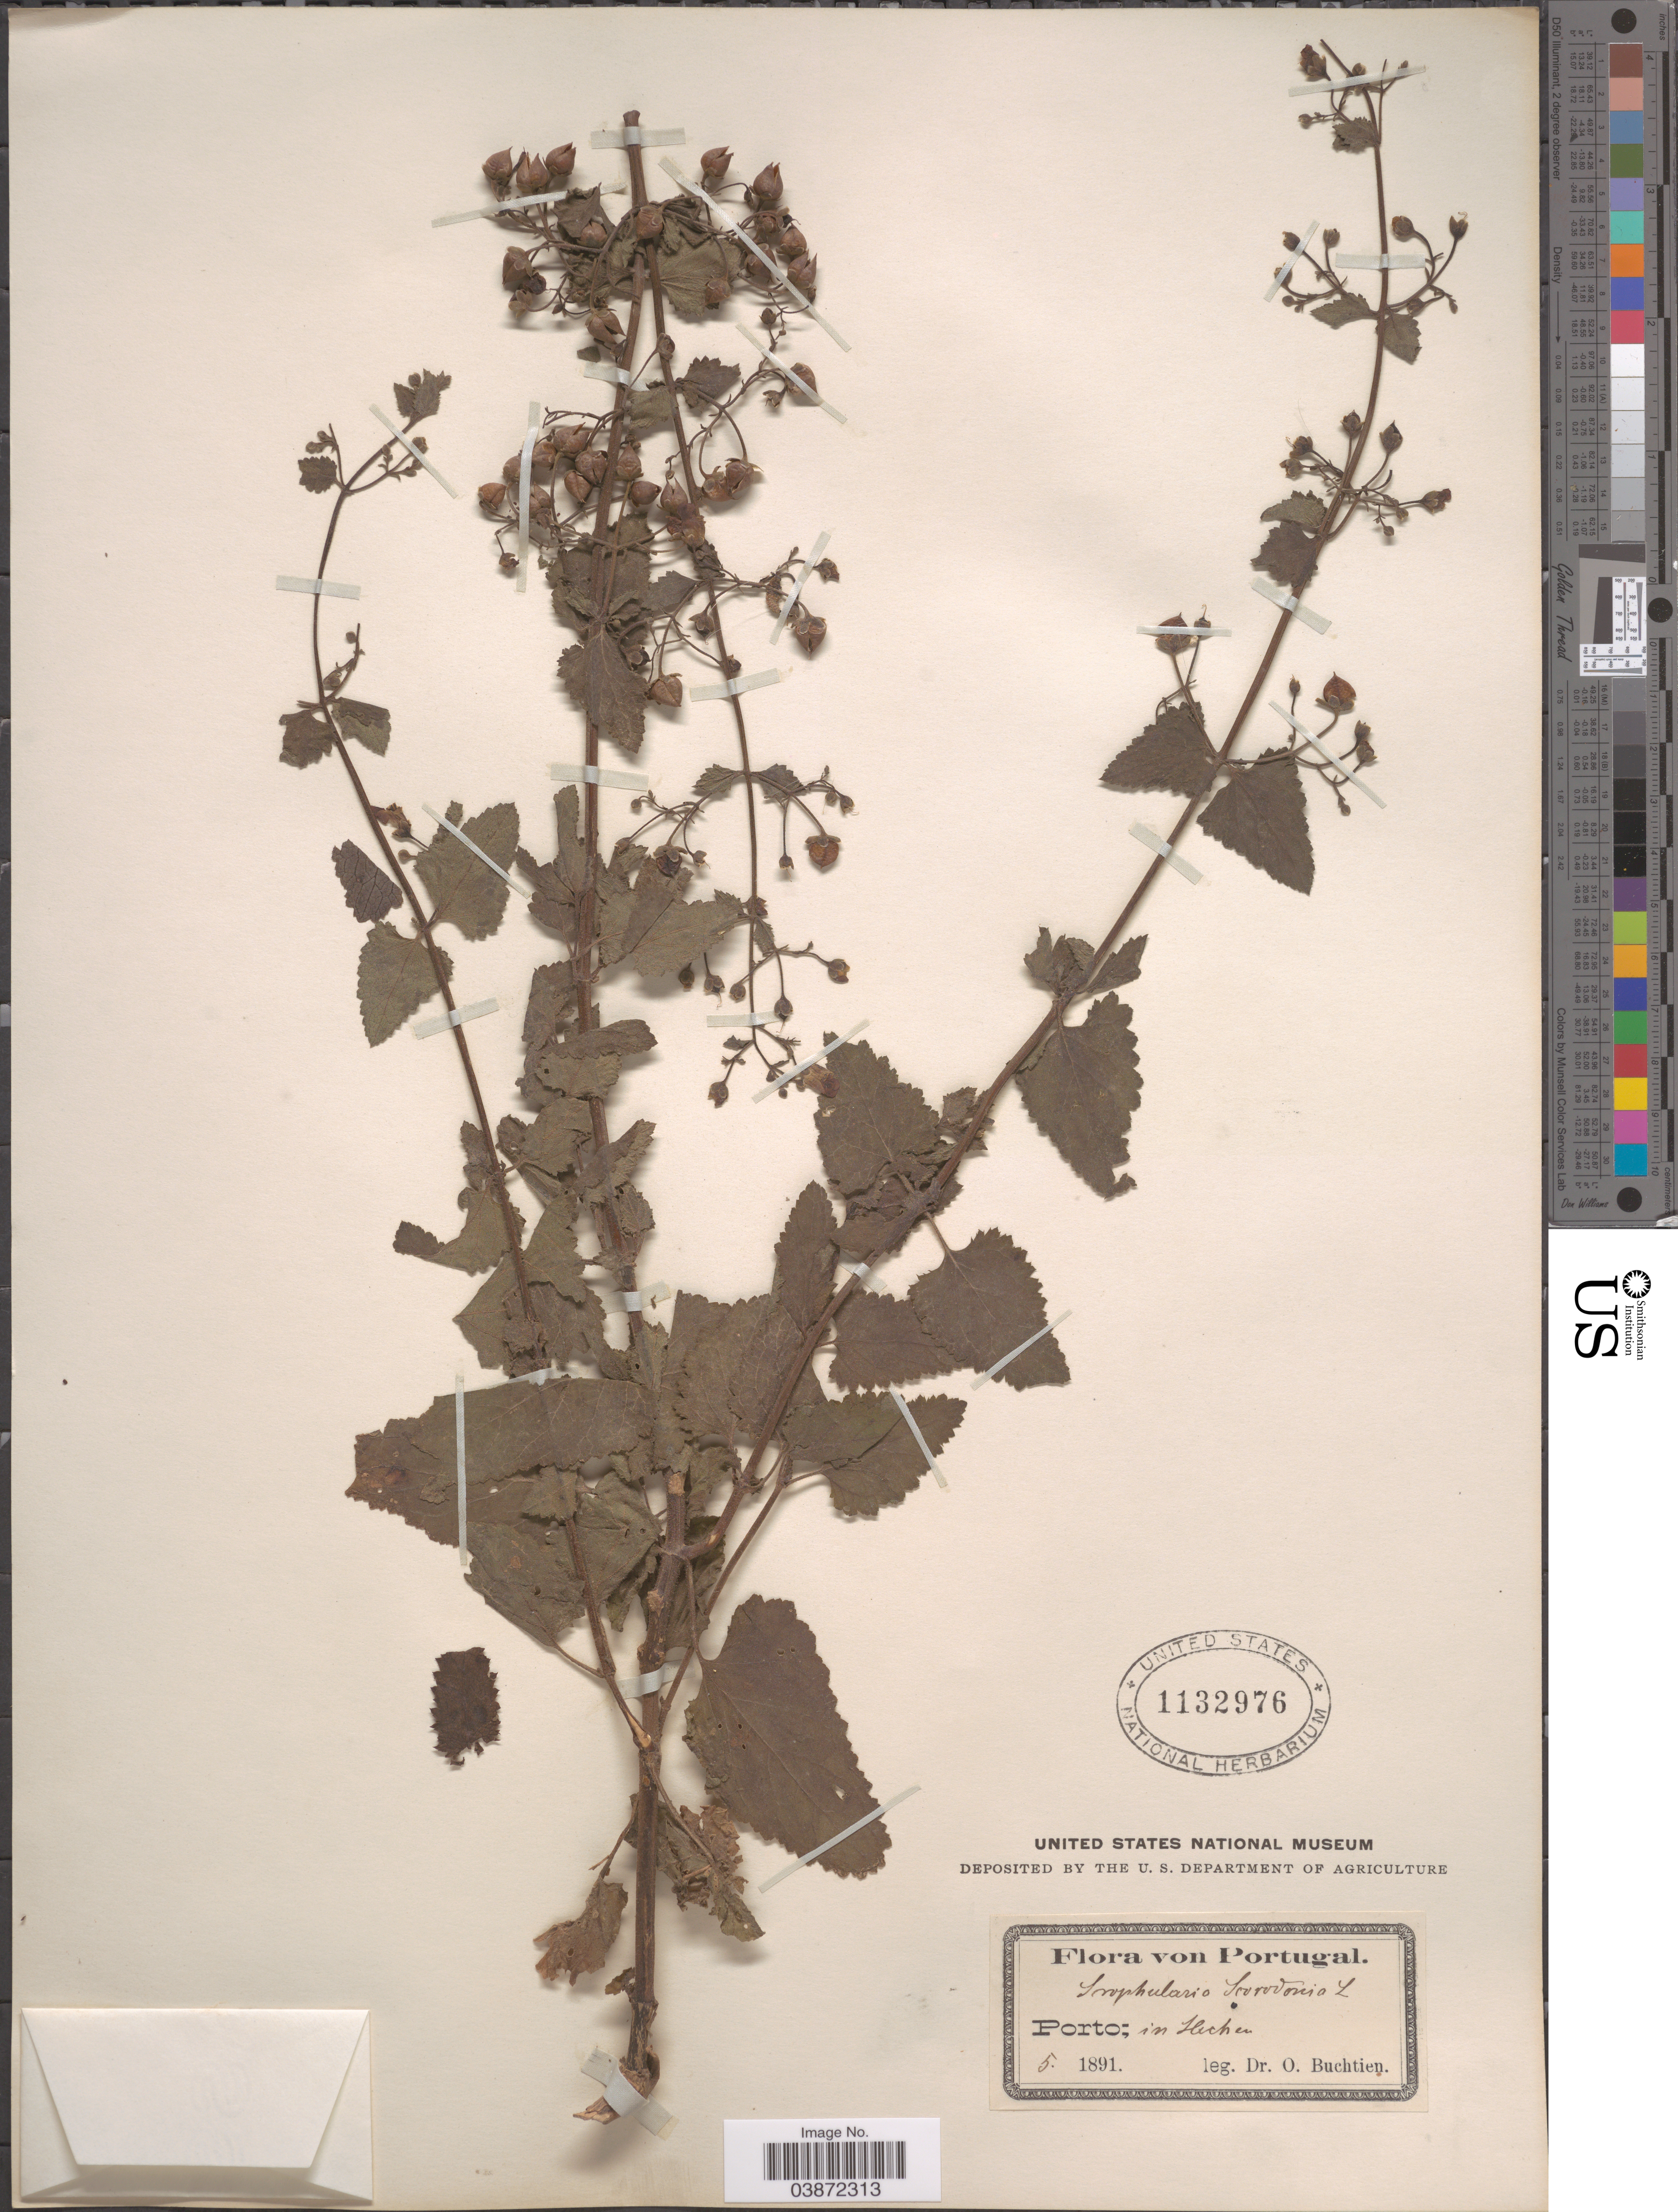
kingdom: Plantae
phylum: Tracheophyta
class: Magnoliopsida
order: Lamiales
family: Scrophulariaceae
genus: Scrophularia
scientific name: Scrophularia scorodonia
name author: L.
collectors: O. Buchtien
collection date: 1891-05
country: Portugal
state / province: Porto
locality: In Hechen.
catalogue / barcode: US 1132976